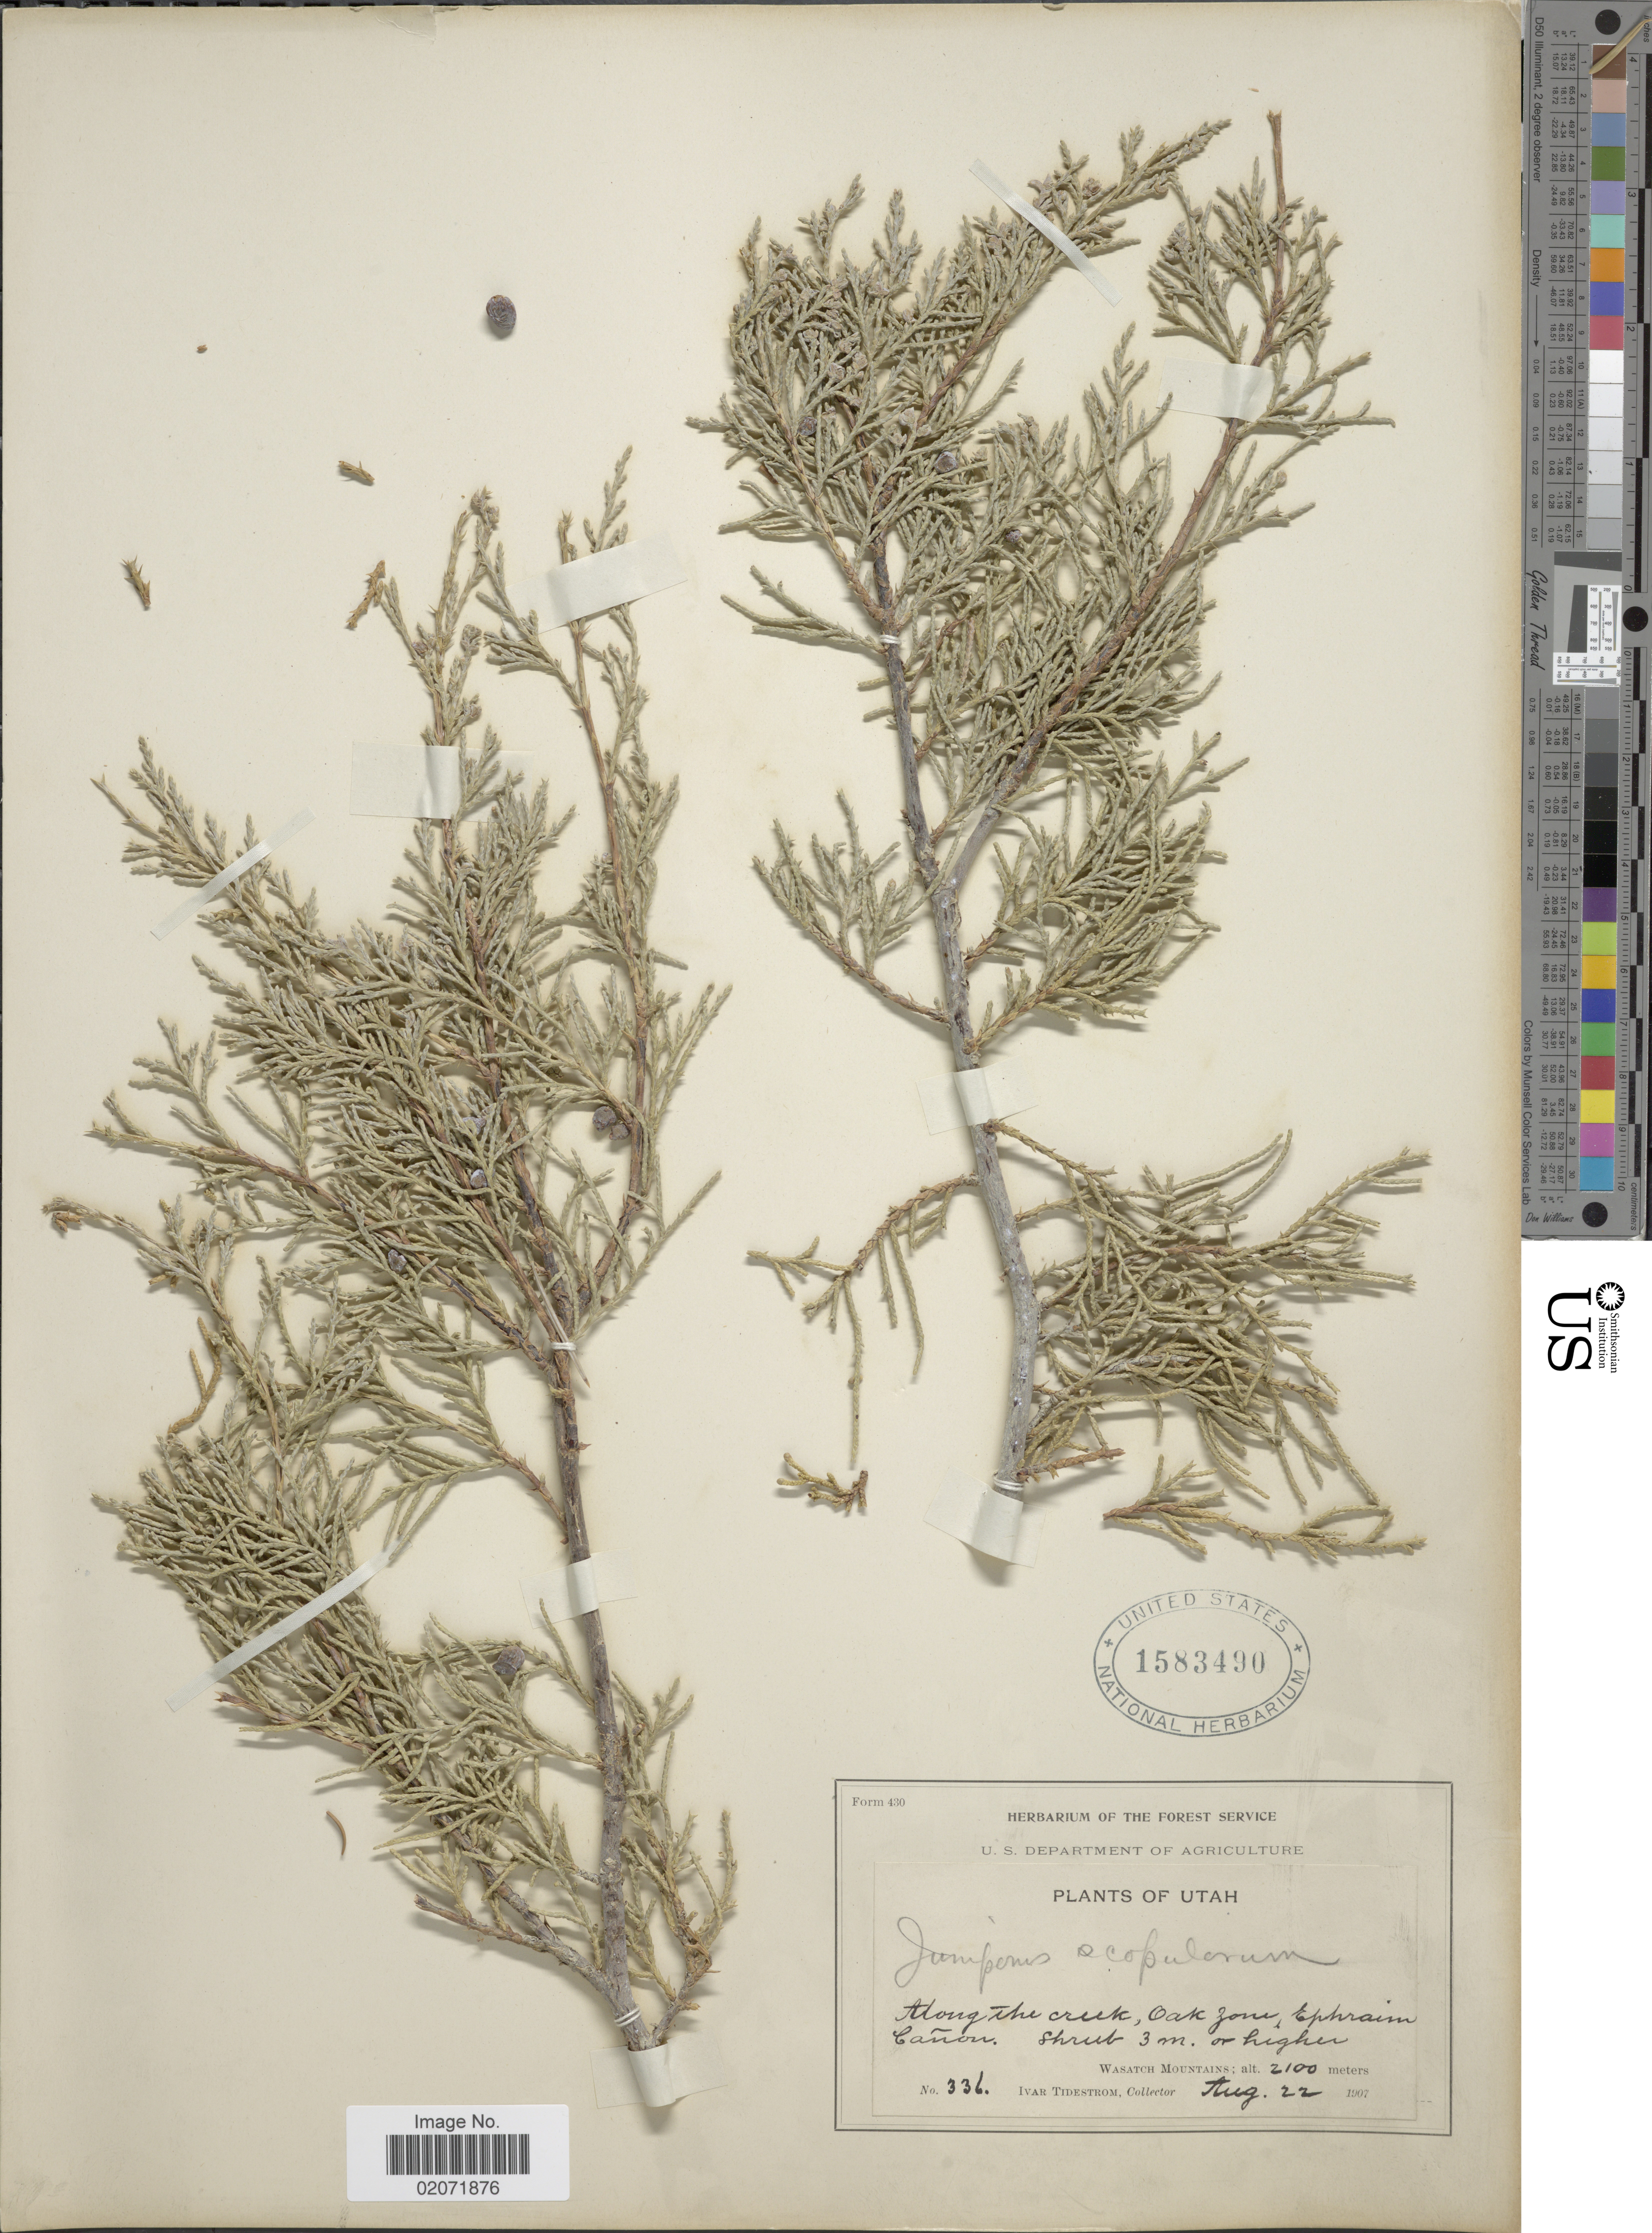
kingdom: Plantae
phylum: Tracheophyta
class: Pinopsida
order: Pinales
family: Cupressaceae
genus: Juniperus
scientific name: Juniperus scopulorum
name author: Sarg.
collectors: I. F. Tidestrom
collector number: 336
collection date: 1907-08-22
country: United States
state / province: Utah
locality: Along the creek, Oak Zone, Ephraim Cañon, Wasatch Mountains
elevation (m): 2100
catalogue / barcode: US 1583490